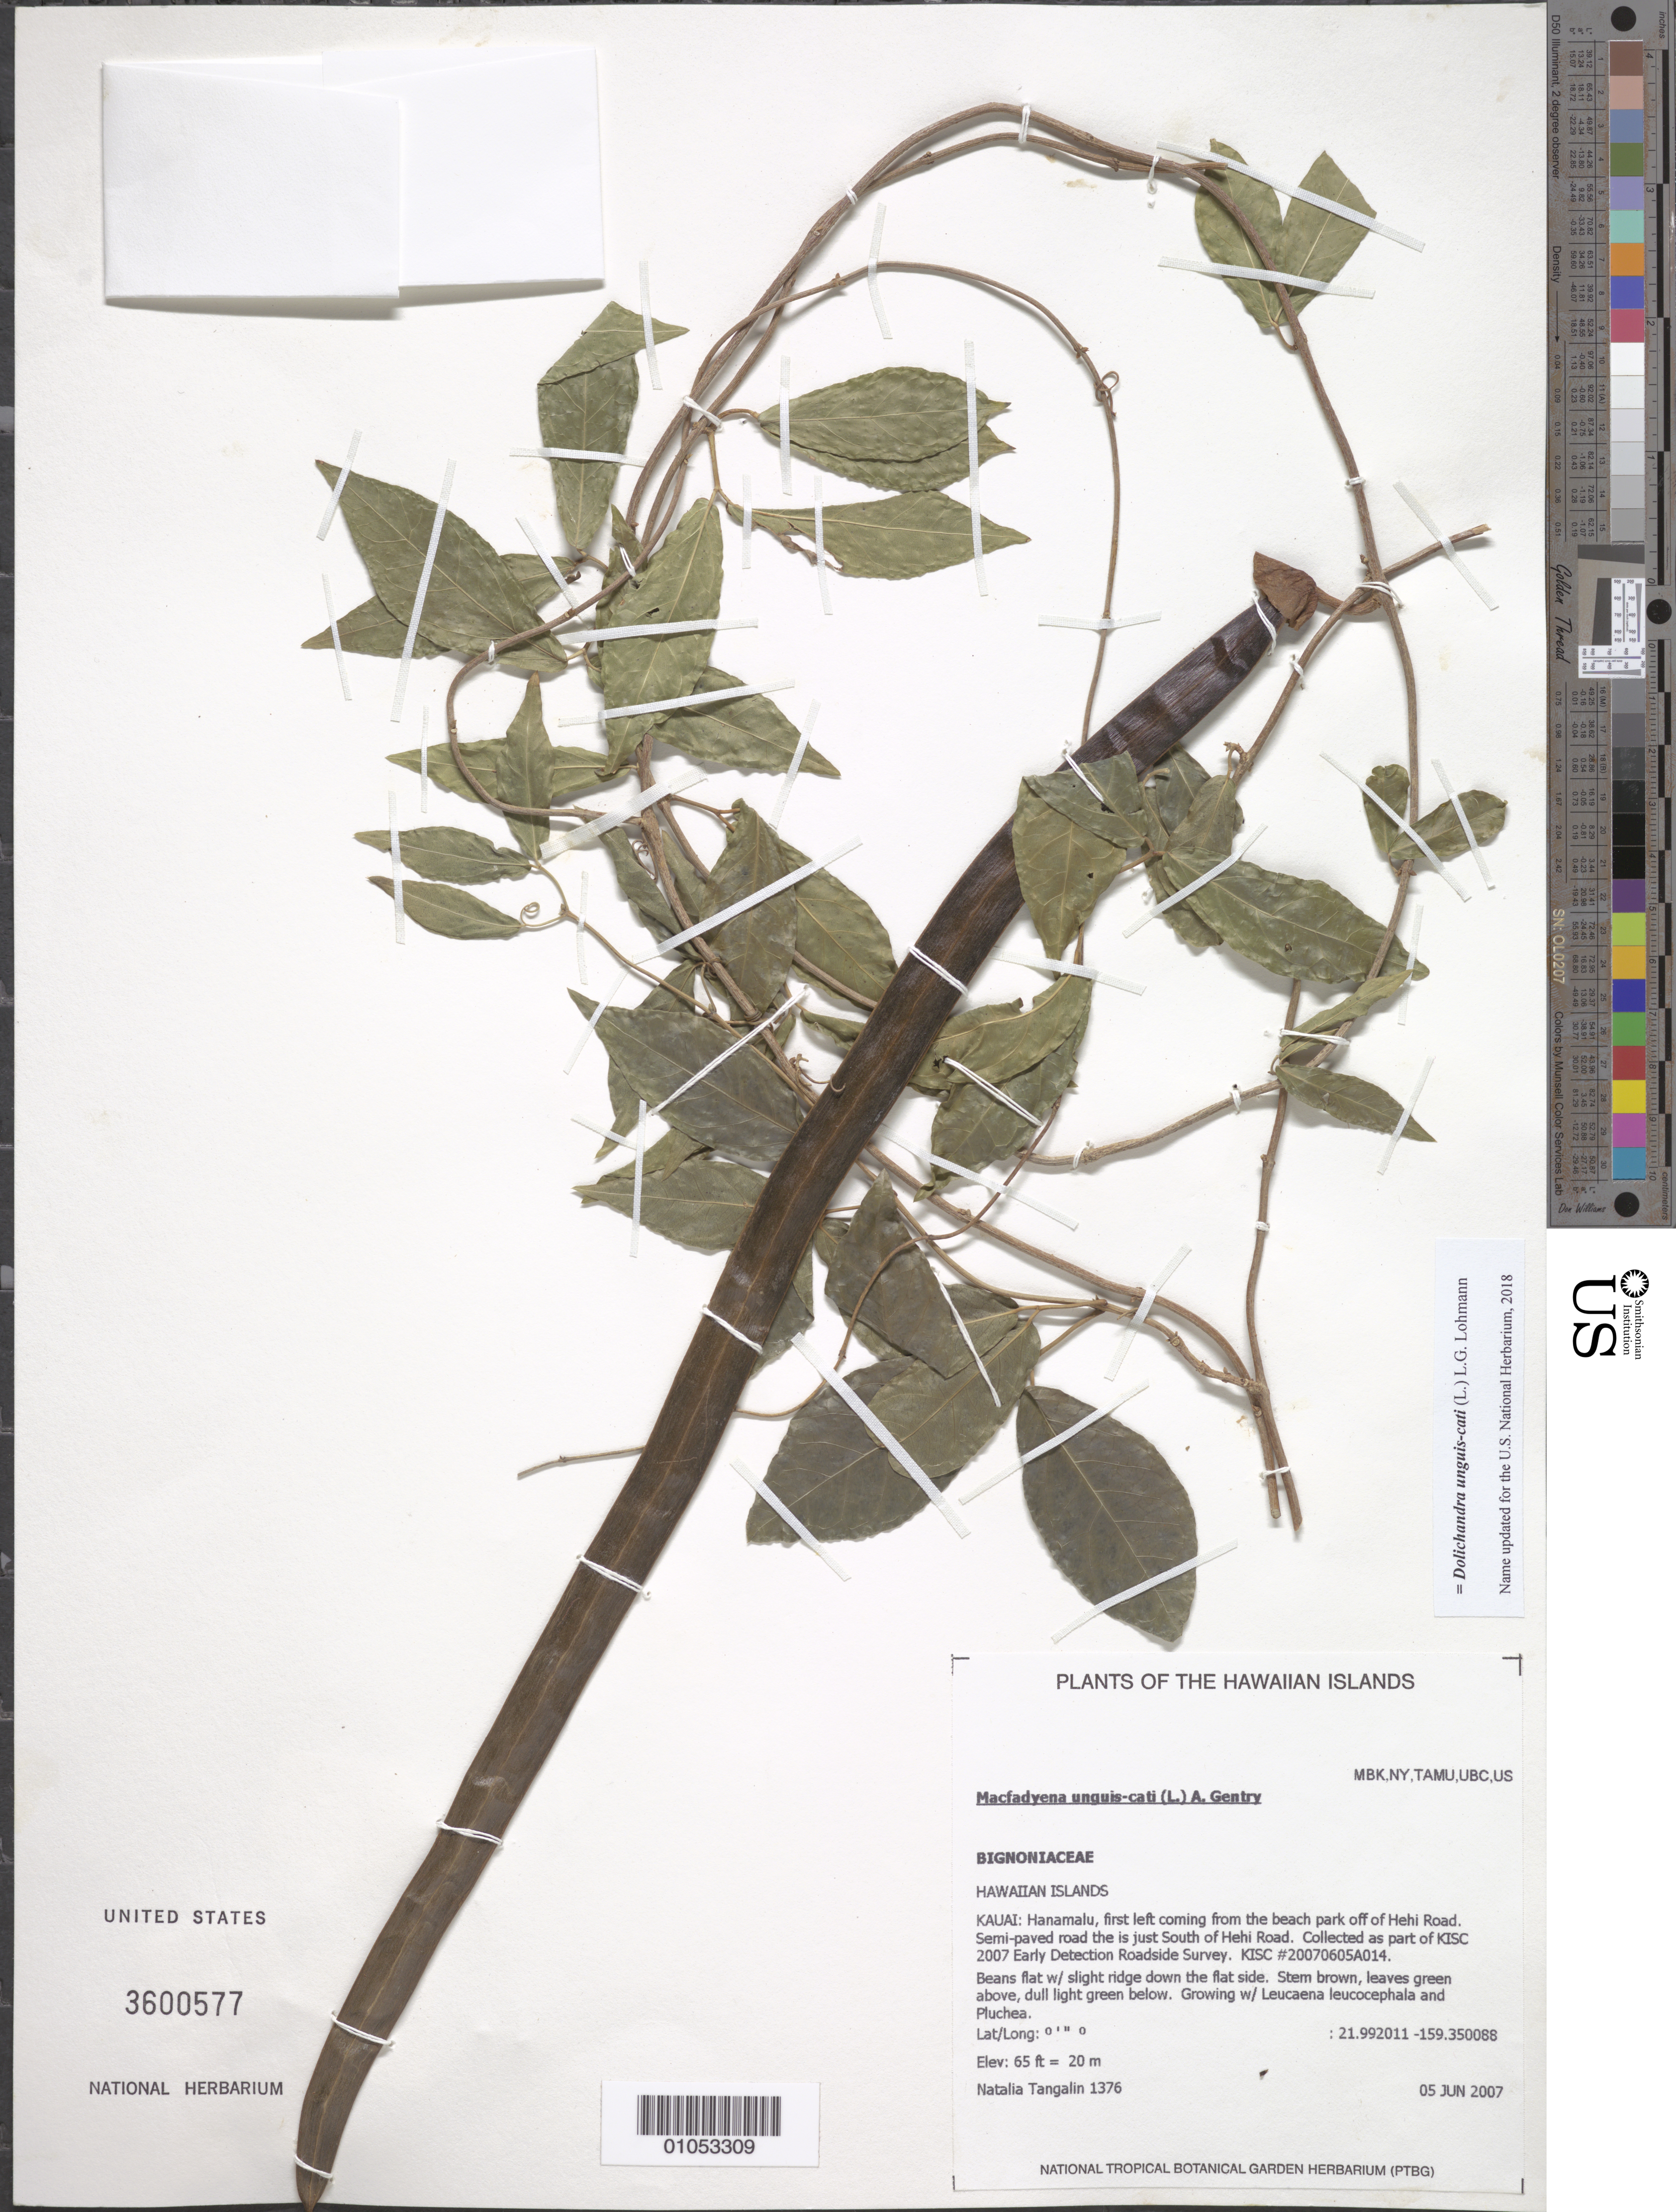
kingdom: Plantae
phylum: Tracheophyta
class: Magnoliopsida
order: Lamiales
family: Bignoniaceae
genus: Dolichandra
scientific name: Dolichandra unguis-cati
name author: (L.) L.G. Lohmann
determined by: Wagner, W. L., (BOT), Smithsonian Institution - National Museum of Natural History (UNITED STATES)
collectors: N. Tangalin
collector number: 1376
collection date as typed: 5 Jun 2007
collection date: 2007-06-05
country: United States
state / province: Hawaii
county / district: Kauai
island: Kaua'i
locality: Hanamalu, first left coming from the beach park off of Hehi Road. Semi-paved road just South of Hehi Road. Collected as part of KISC 2007 Early Detection Roadside Survey,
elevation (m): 20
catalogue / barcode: US 3600577